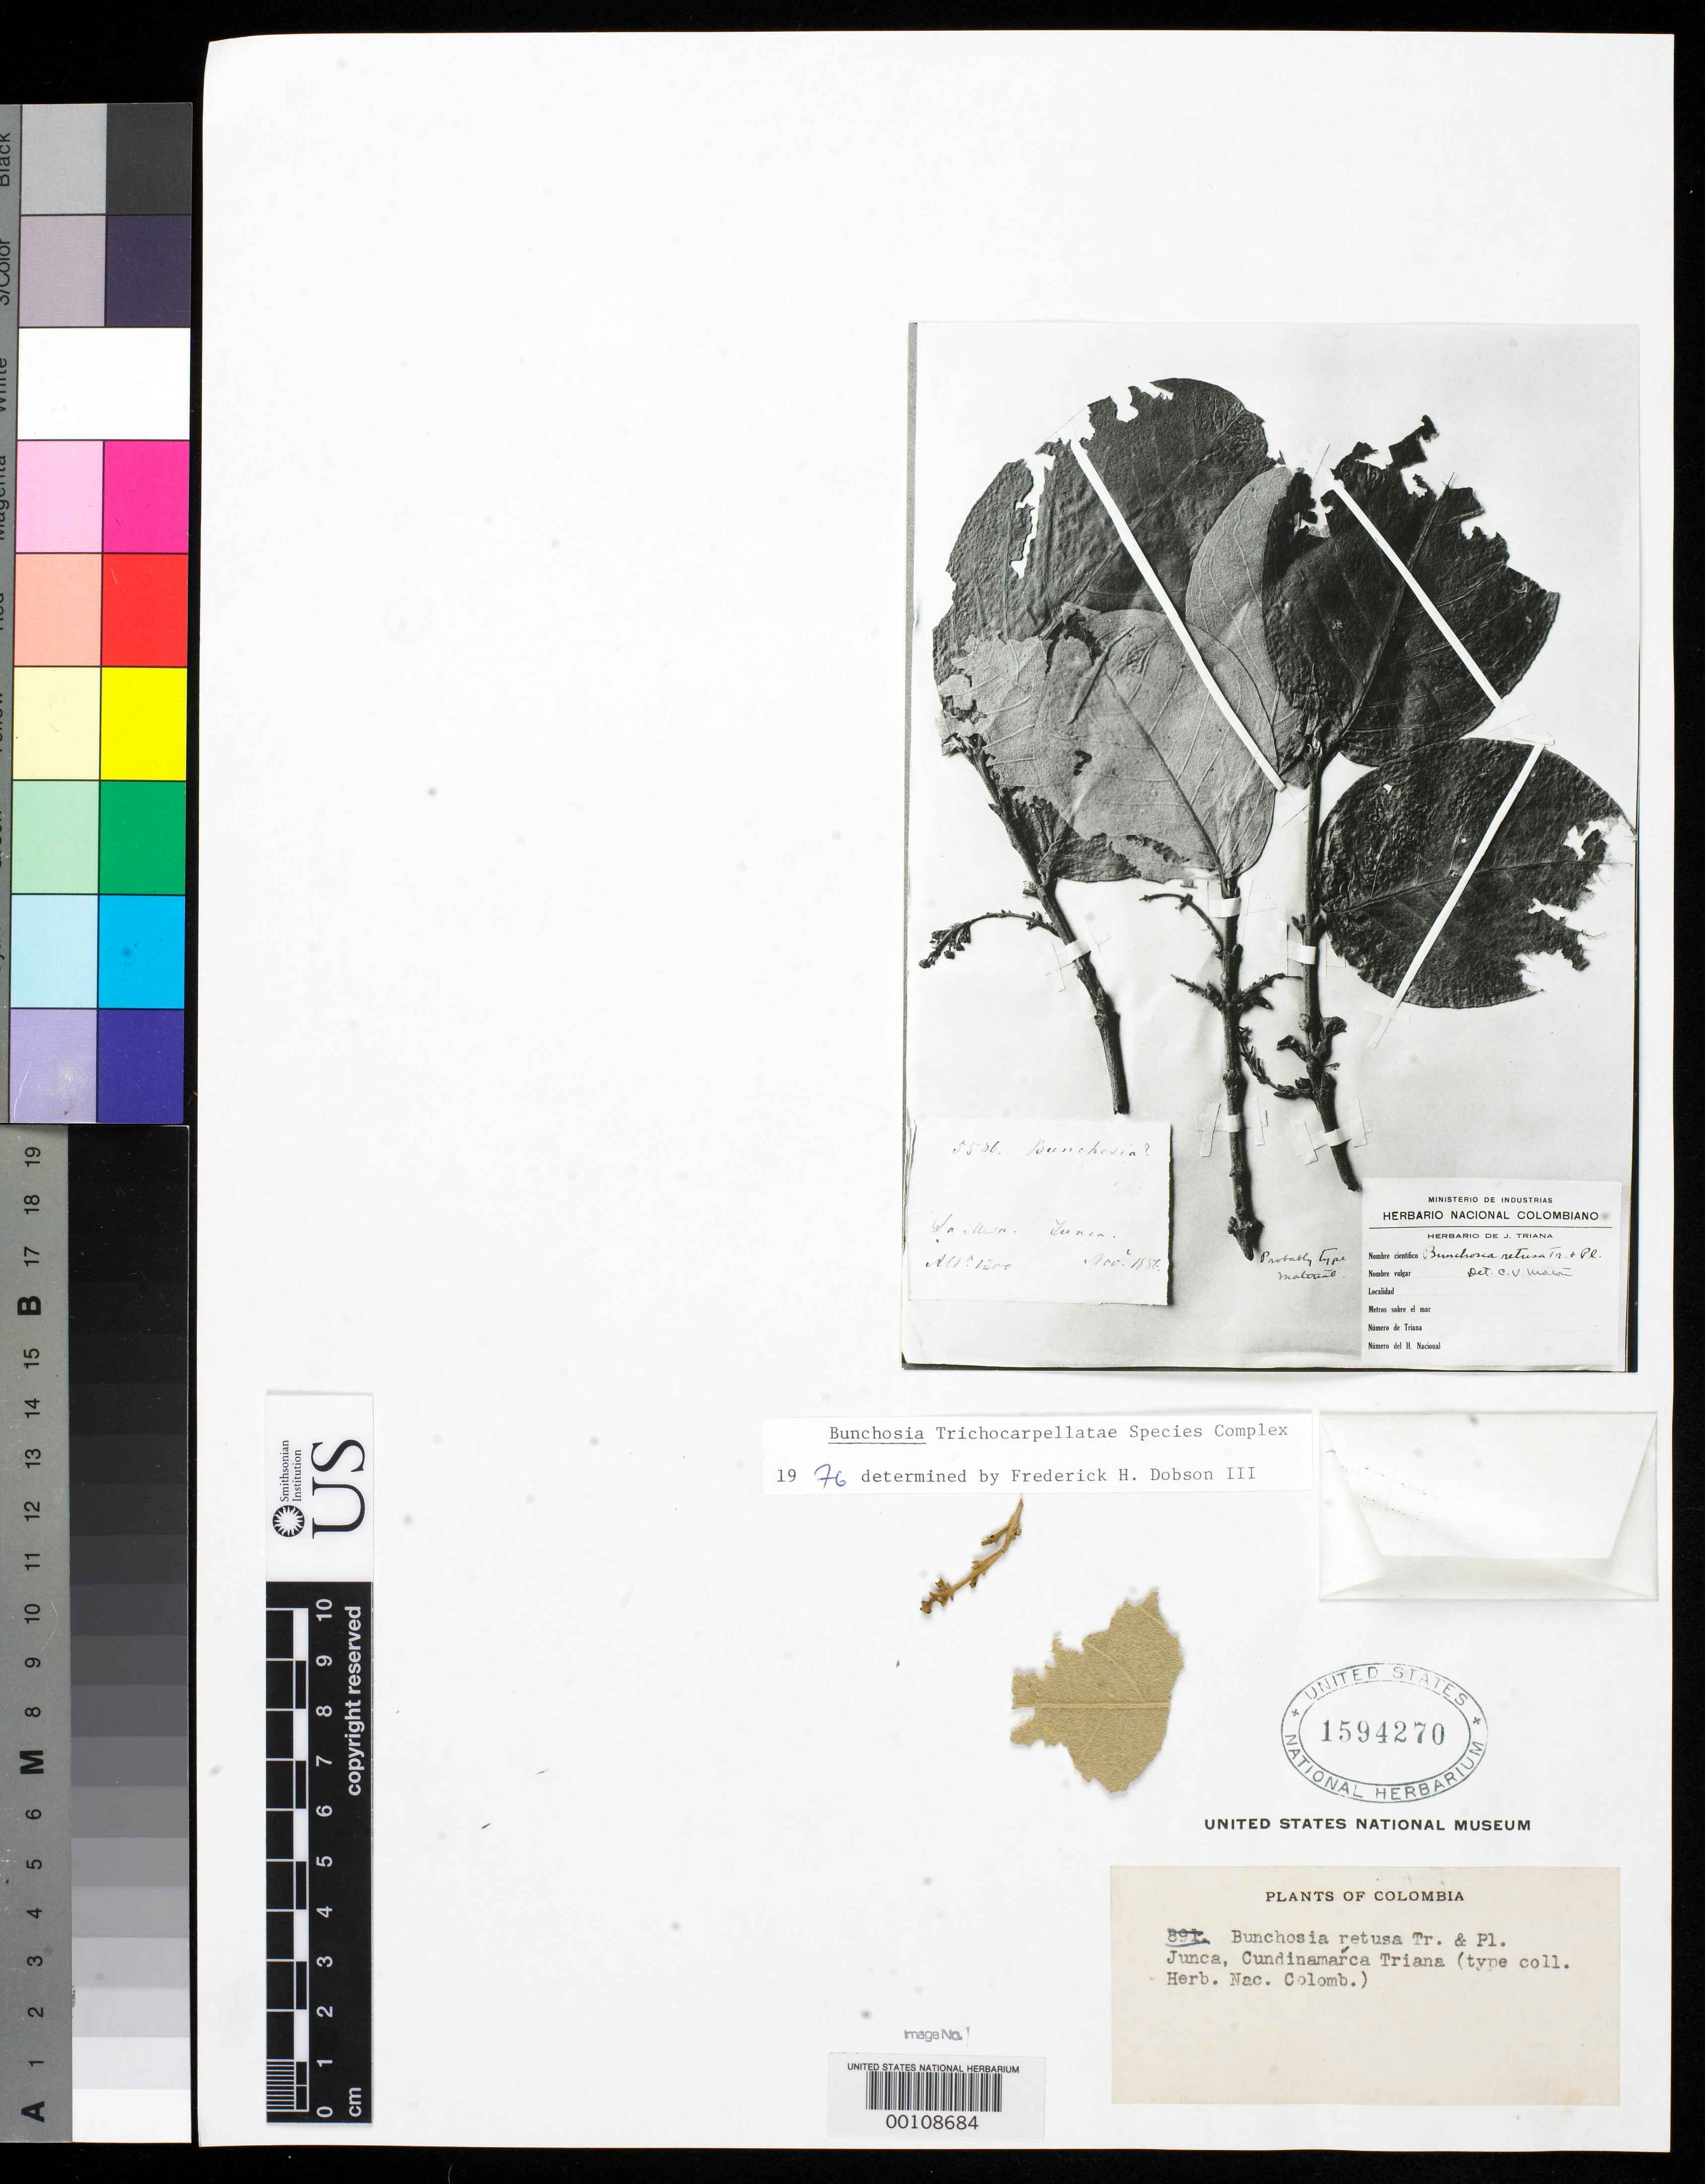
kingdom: Plantae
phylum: Tracheophyta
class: Magnoliopsida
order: Malpighiales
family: Malpighiaceae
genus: Bunchosia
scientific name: Bunchosia retusa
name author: Triana & Planch.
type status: Type Material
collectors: J. J. Triana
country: Colombia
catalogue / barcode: US 1594270